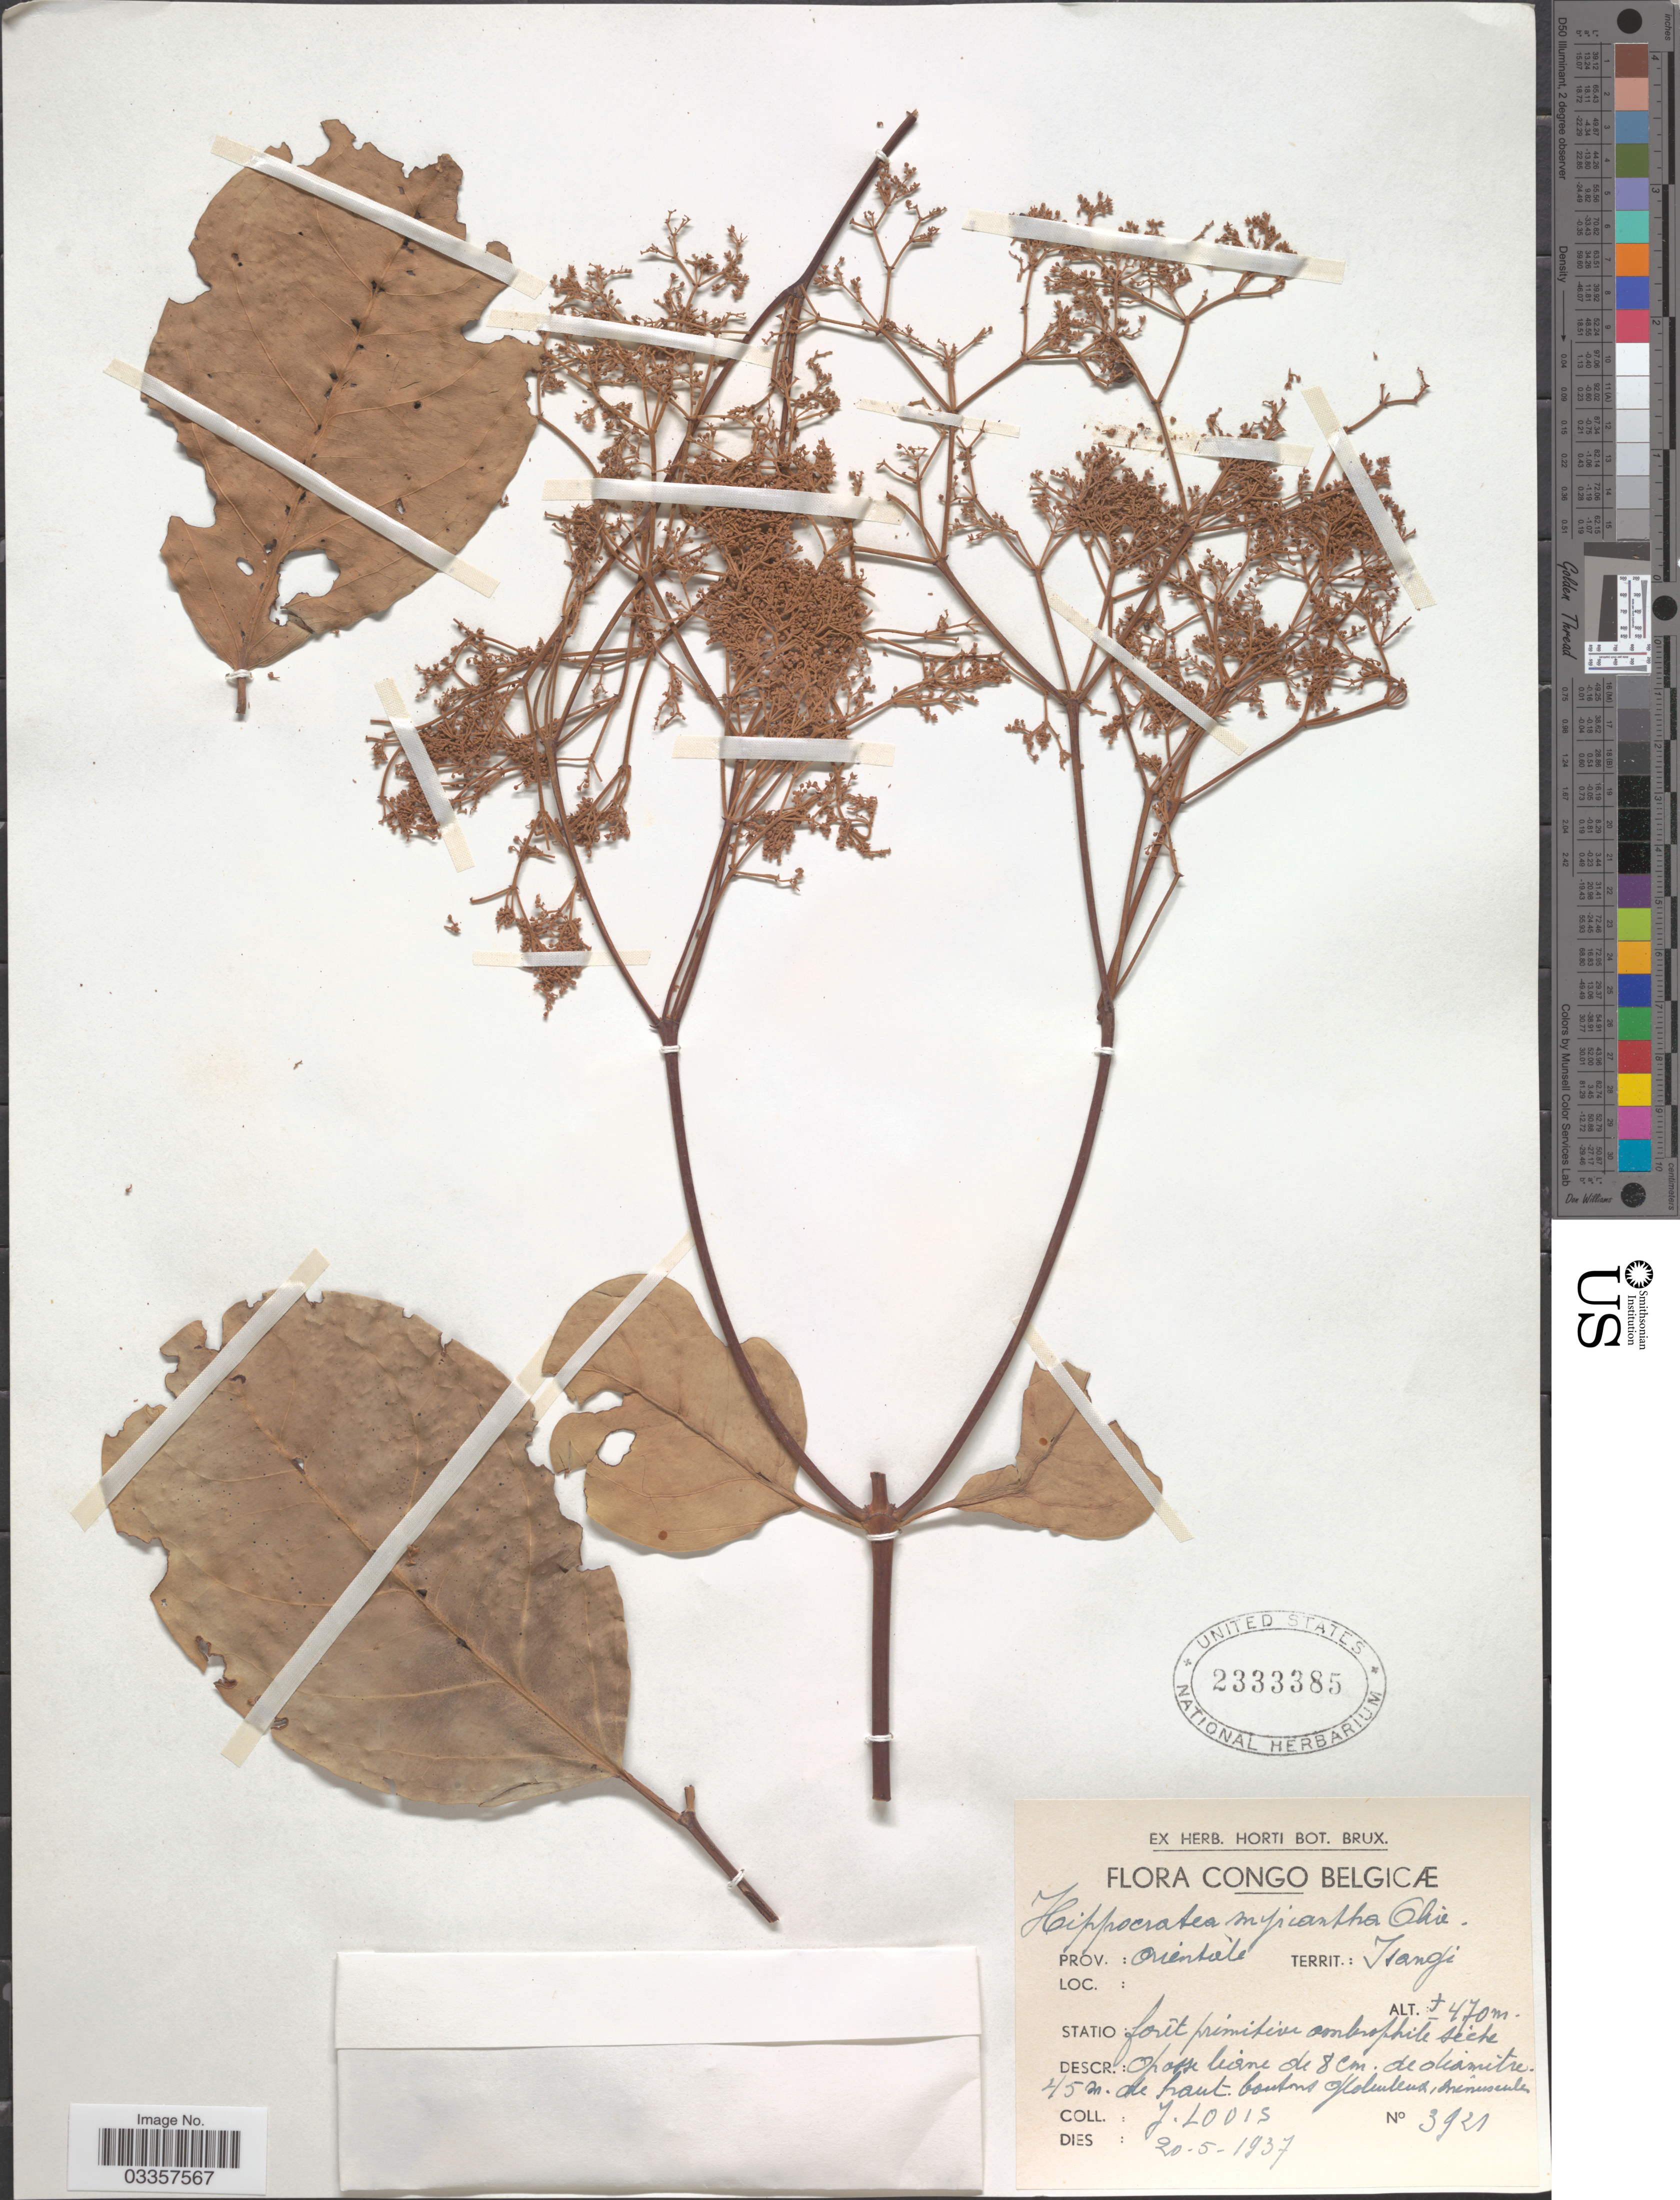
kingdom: Plantae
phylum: Tracheophyta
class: Magnoliopsida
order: Celastrales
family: Celastraceae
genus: Hippocratea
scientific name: Hippocratea myriantha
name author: Oliv.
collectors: J. Louis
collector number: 3921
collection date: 1937-05-20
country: Congo, Democratic Republic of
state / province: Tshopo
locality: Congo Belgicæ. Prov. Orientale, Territ.: Isangi.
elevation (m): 470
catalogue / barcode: US 2333385